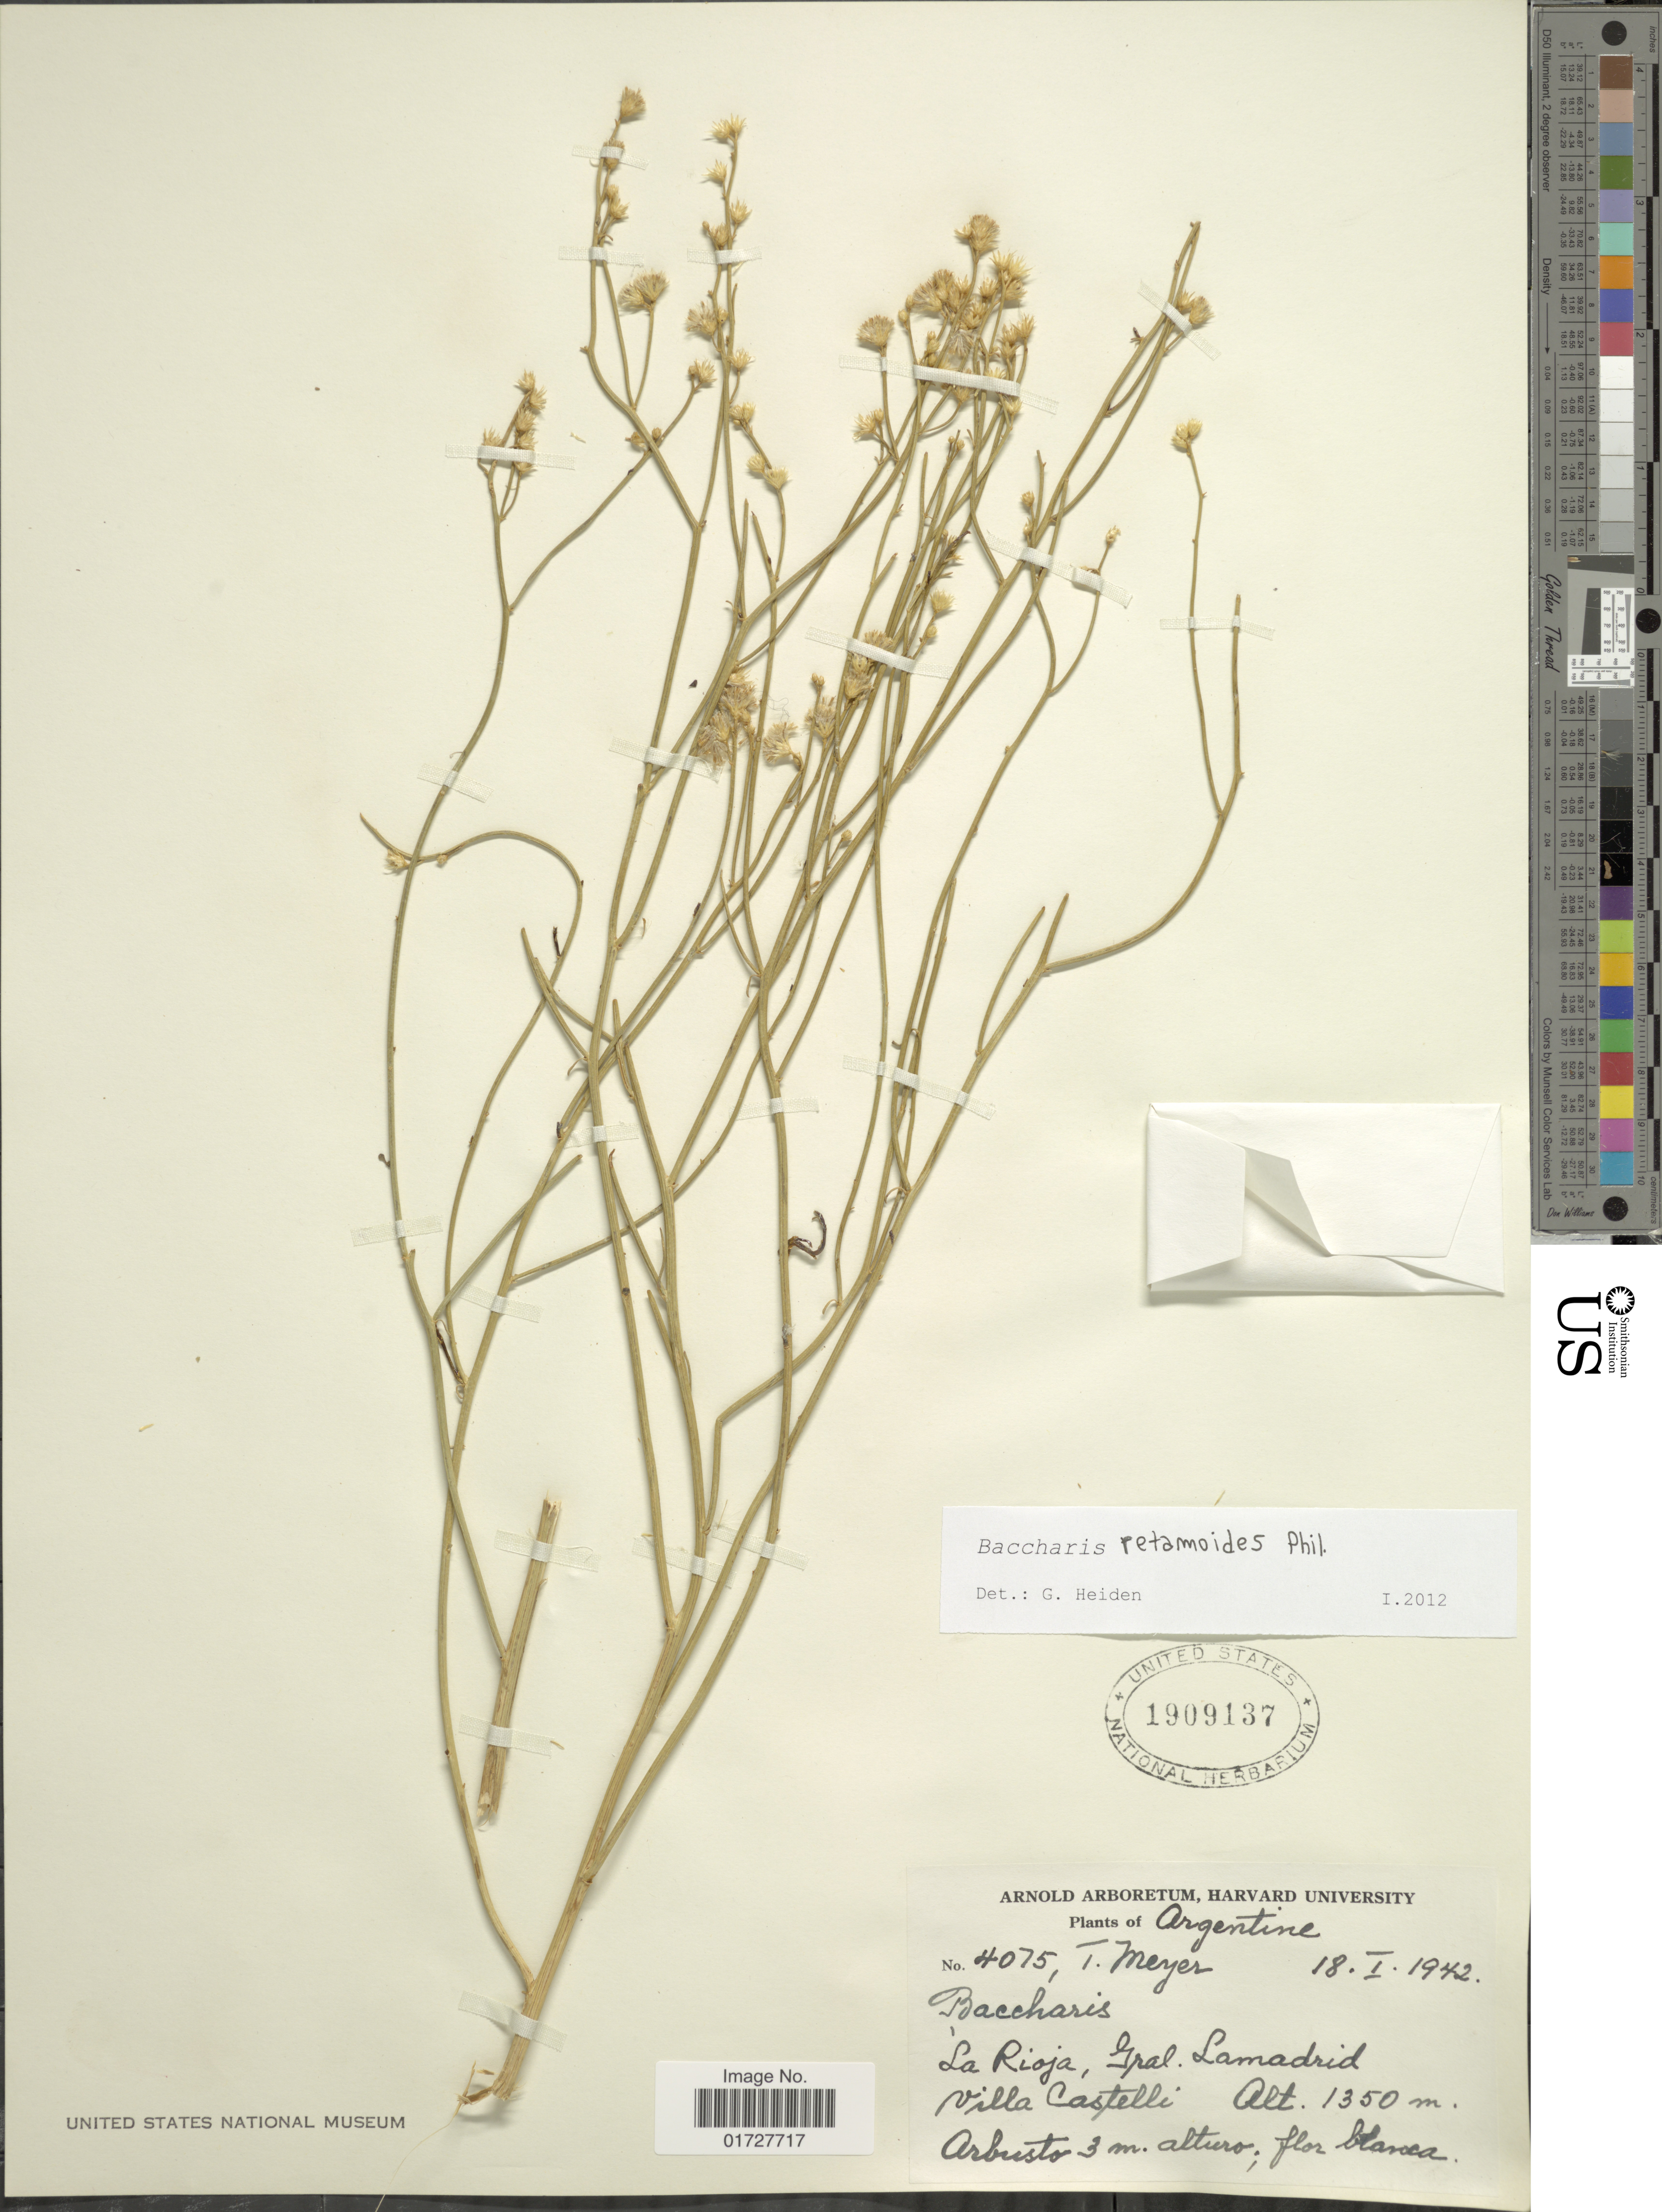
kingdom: Plantae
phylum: Tracheophyta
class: Magnoliopsida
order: Asterales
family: Asteraceae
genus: Baccharis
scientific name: Baccharis retamoides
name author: Phil.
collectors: T. Meyer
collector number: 4075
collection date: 1942-01-18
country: Argentina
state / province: La Rioja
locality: Gral. Lamadrid, Villa Castelli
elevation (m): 1350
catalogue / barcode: US 1909137